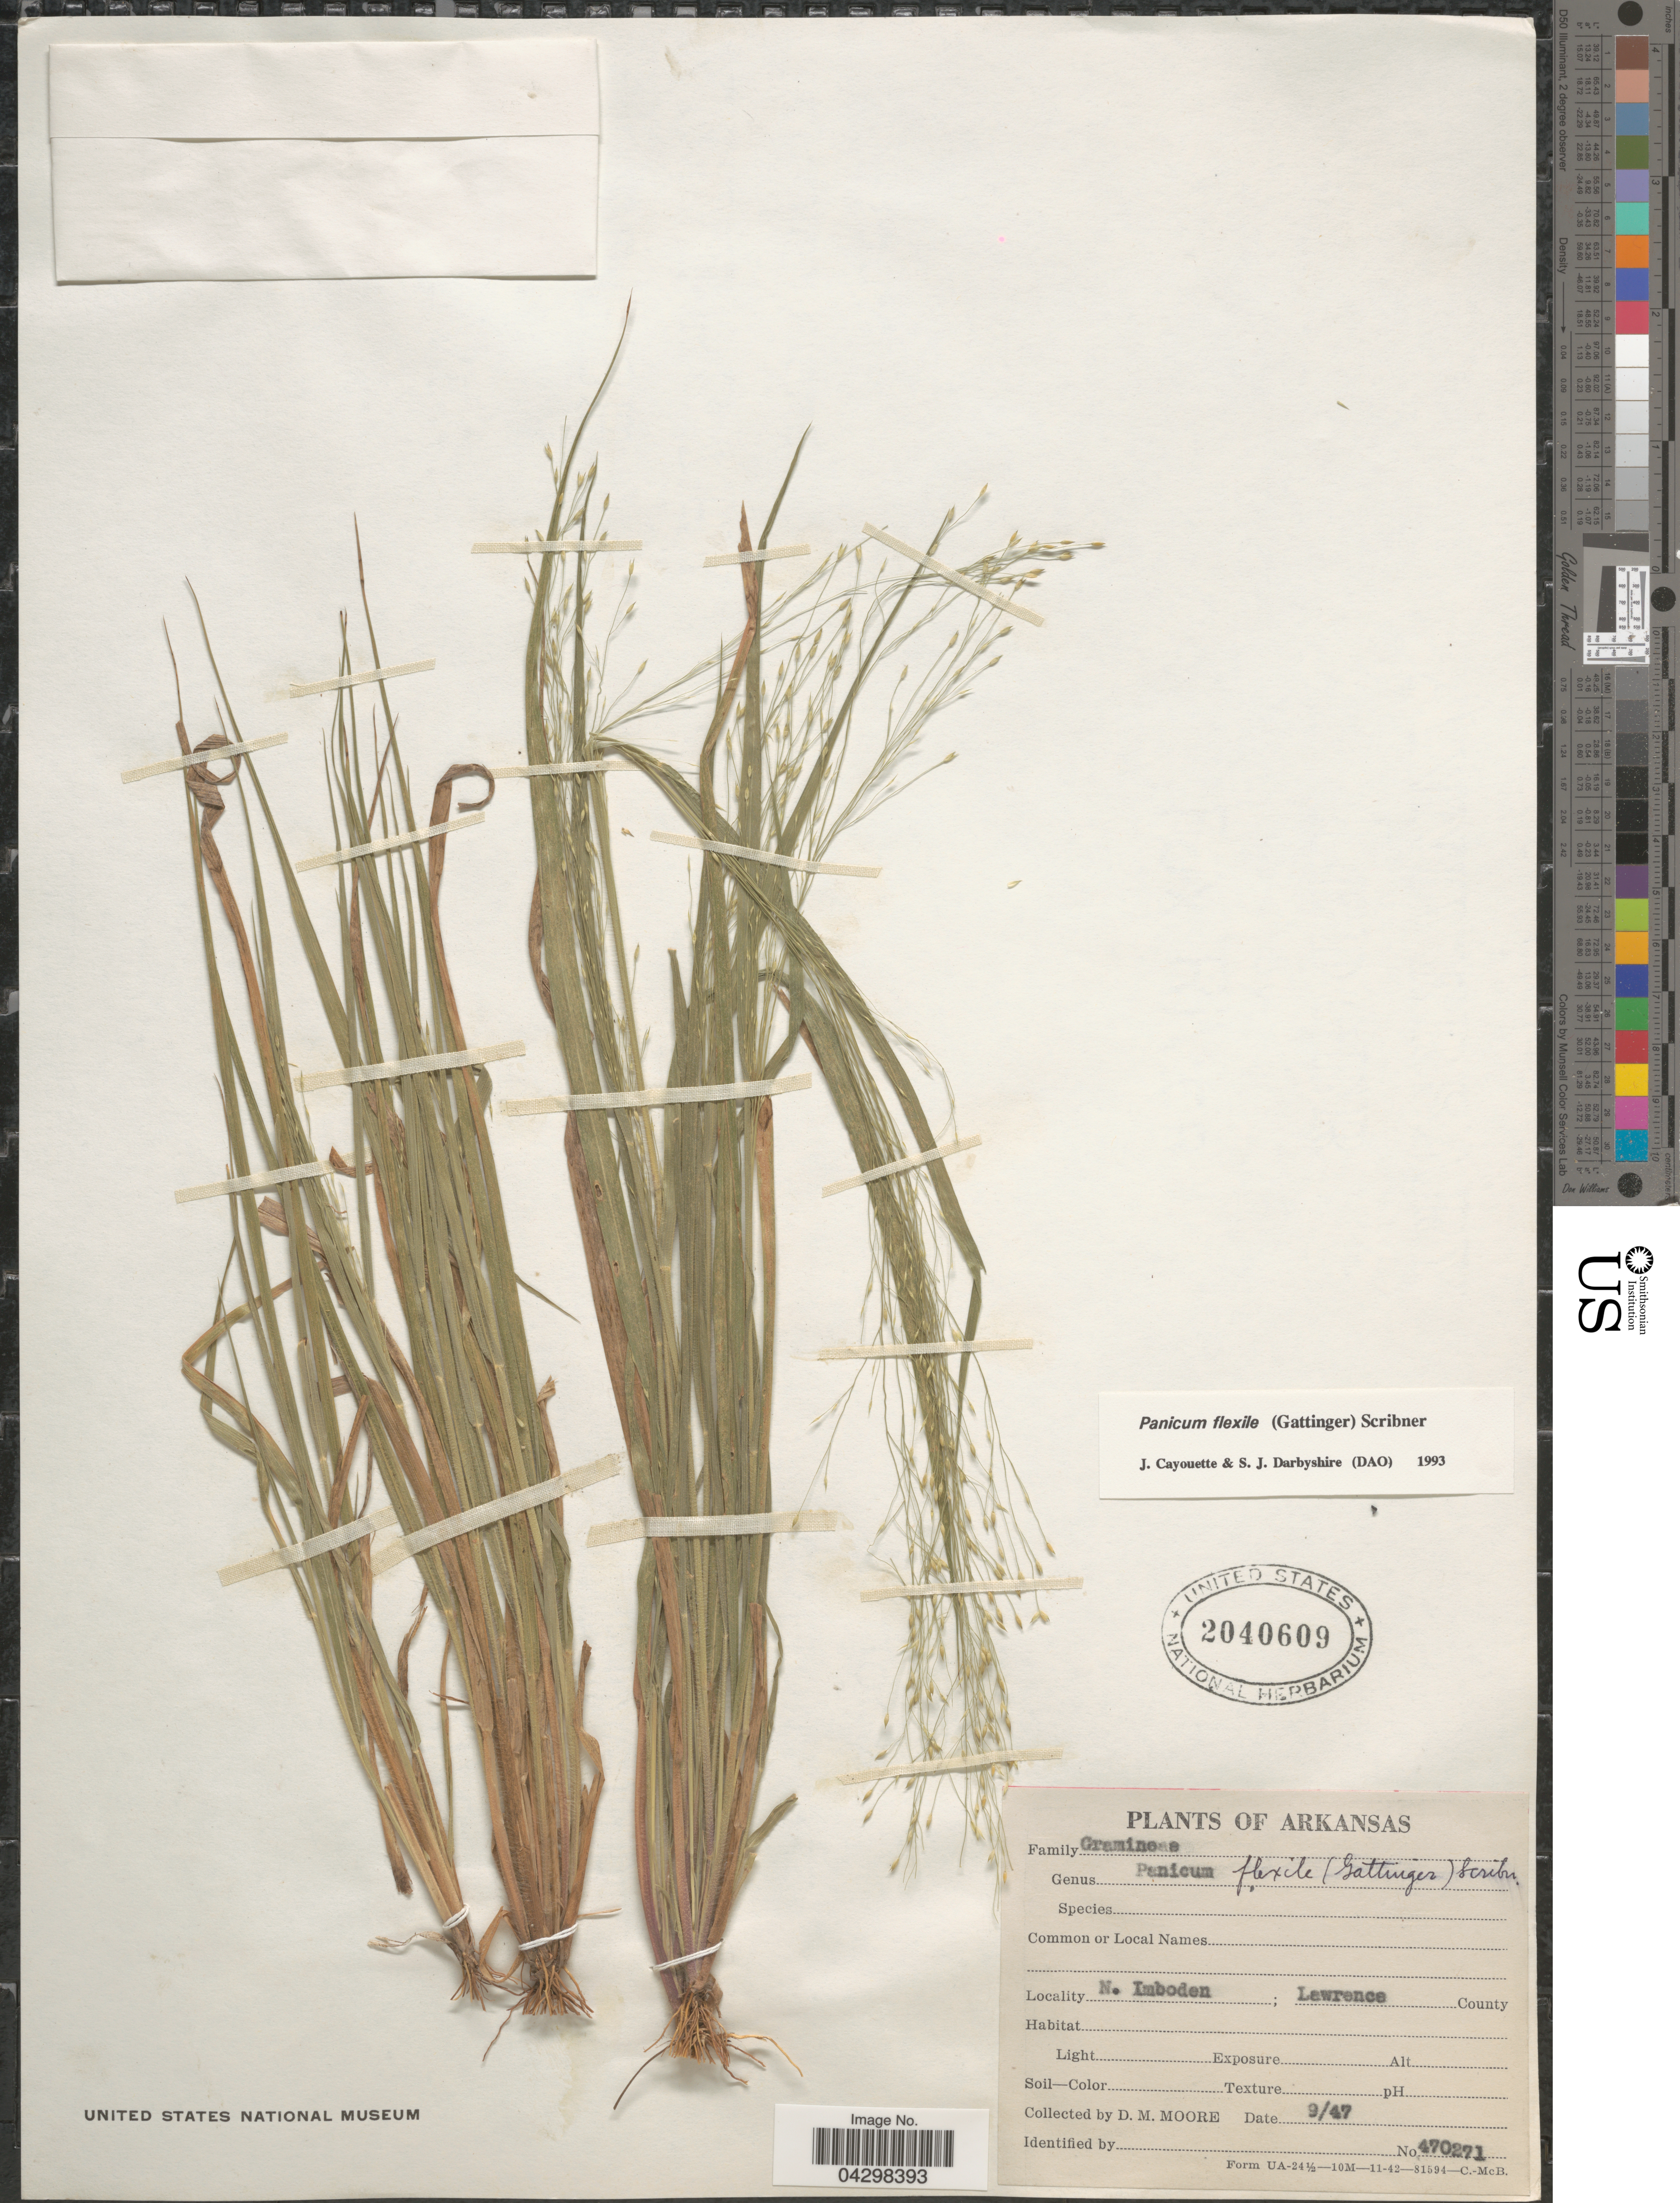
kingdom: Plantae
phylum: Tracheophyta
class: Liliopsida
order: Poales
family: Poaceae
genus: Panicum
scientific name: Panicum flexile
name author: (Gatt.) Scribn.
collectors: D. Moore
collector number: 470271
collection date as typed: Transcribed d/m/y: /9/47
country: United States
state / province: Arkansas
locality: N. Imboden; Lawrence County.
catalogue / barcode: US 2040609